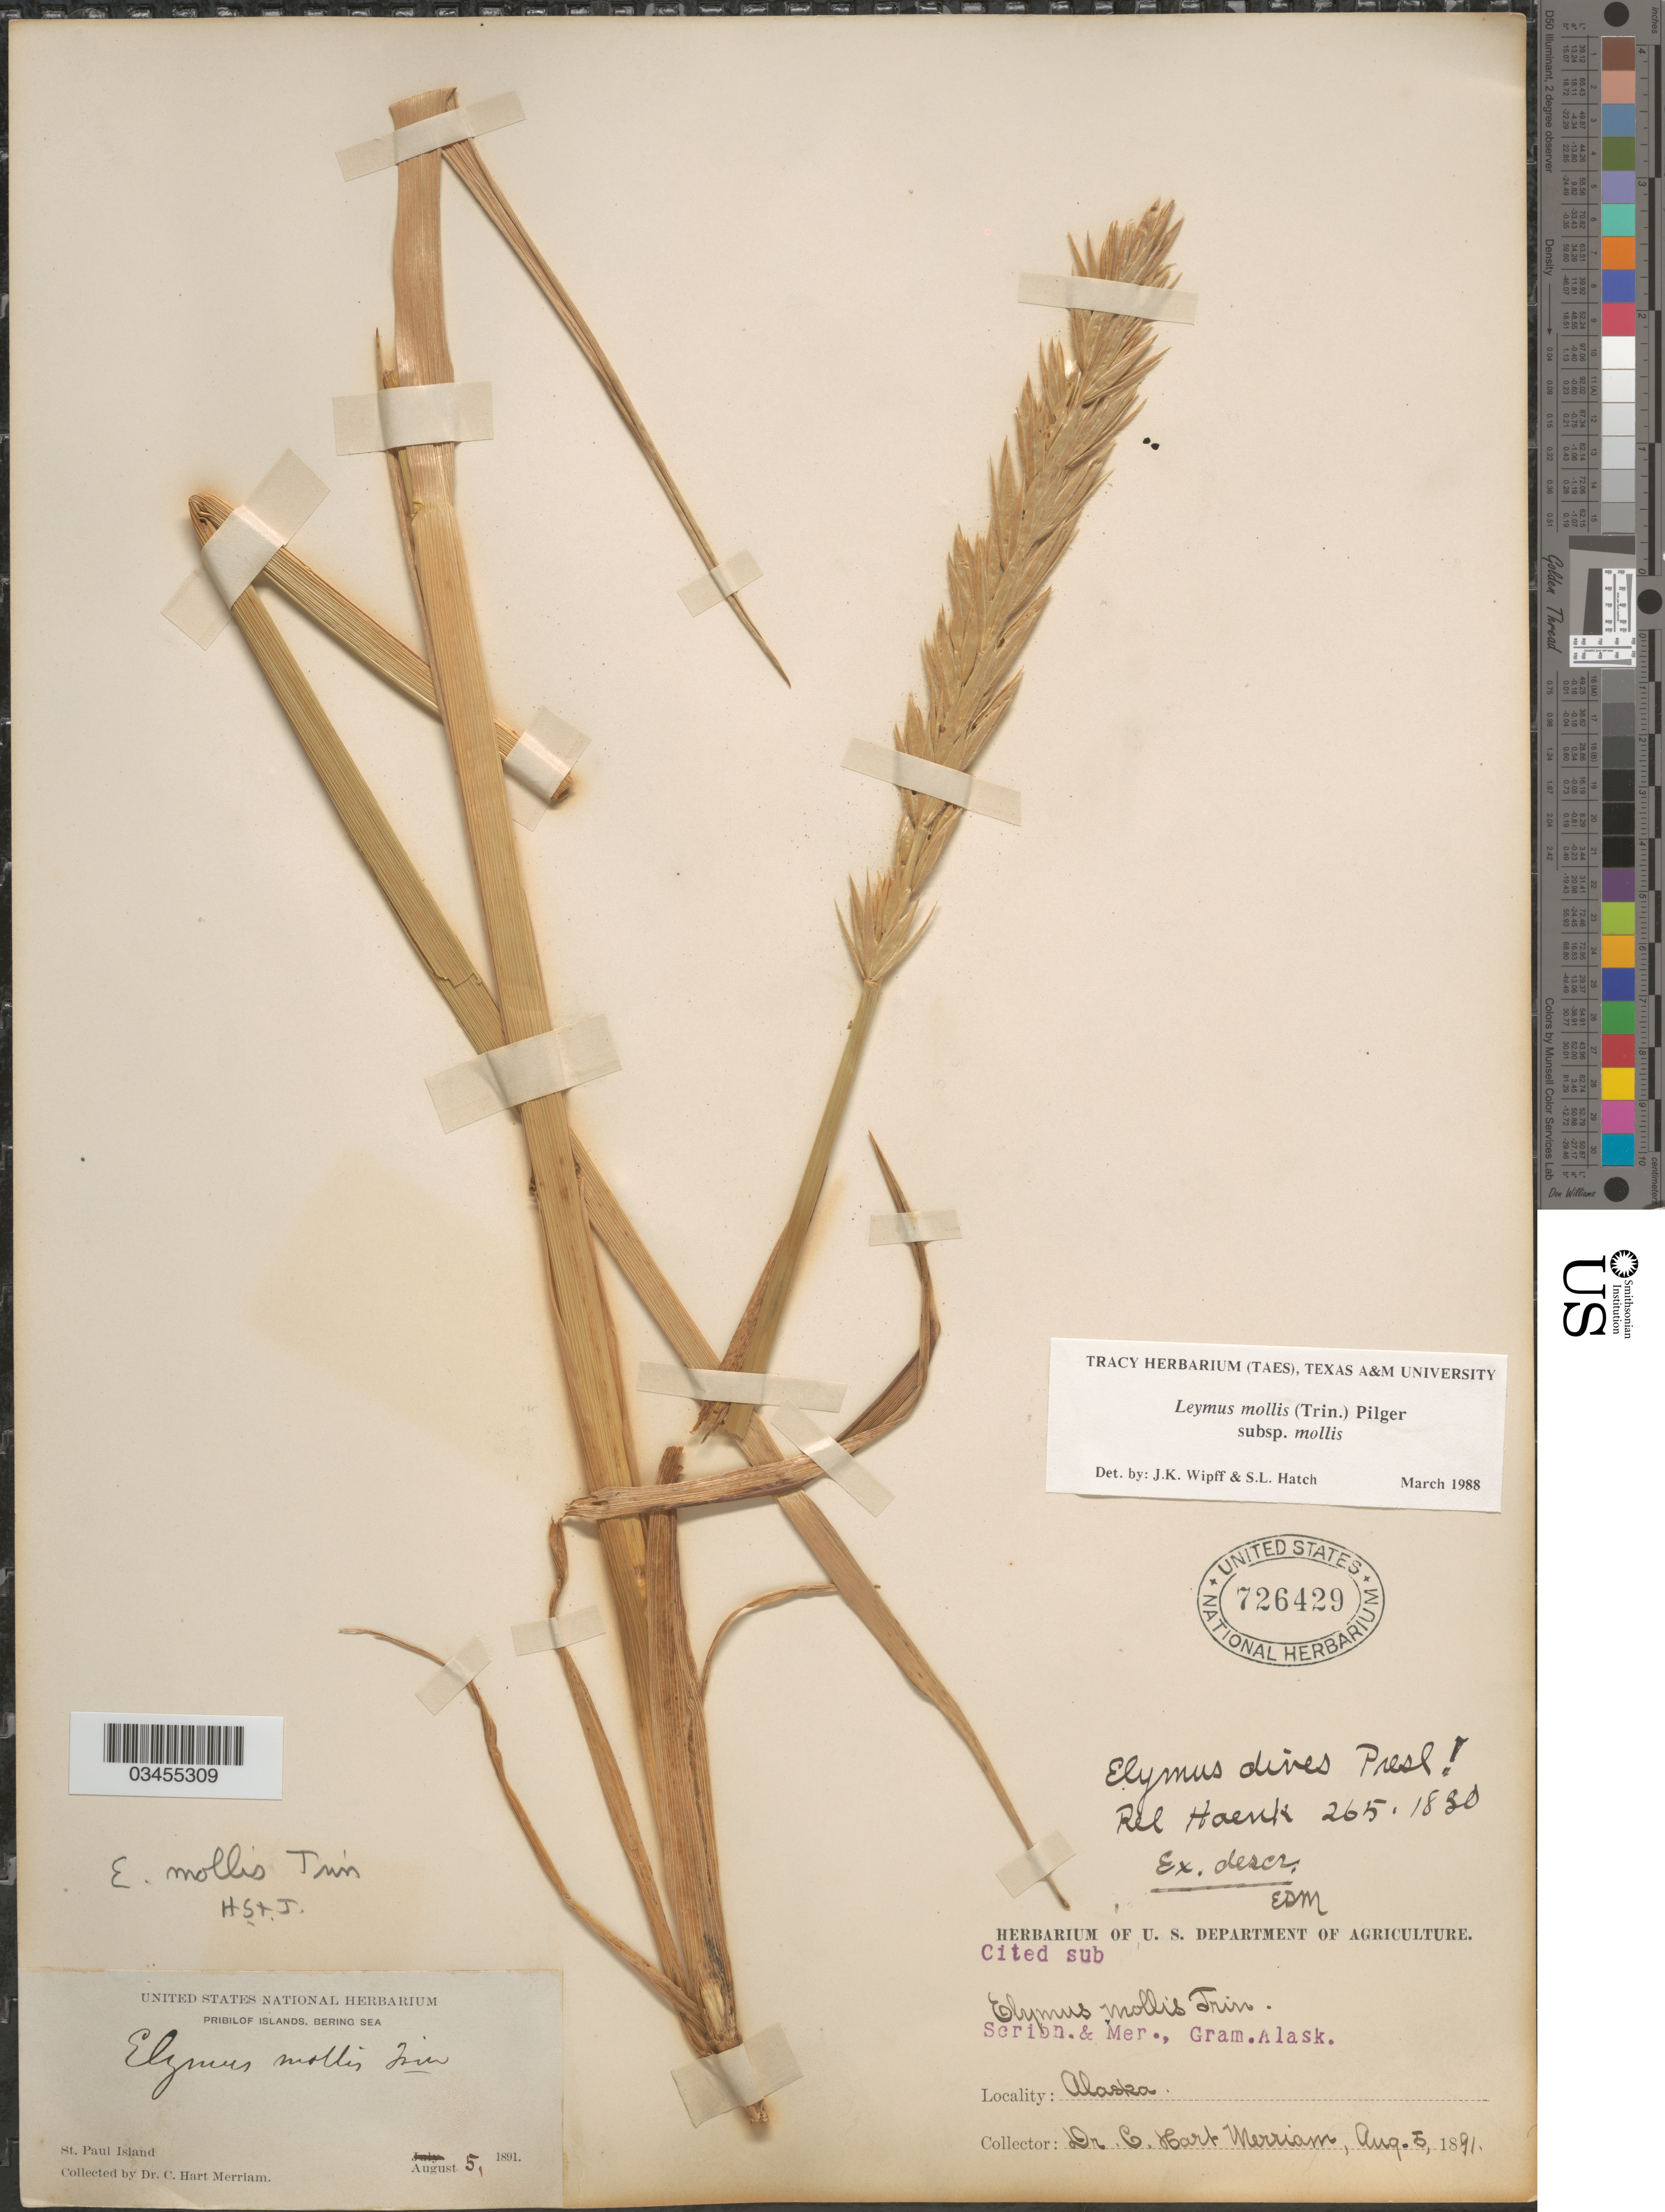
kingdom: Plantae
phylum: Tracheophyta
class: Liliopsida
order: Poales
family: Poaceae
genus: Leymus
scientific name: Leymus mollis subsp. mollis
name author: (Trin.) Pilg.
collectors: C. Merriam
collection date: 1891-08-05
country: United States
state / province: Alaska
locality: Pribilof Islands, Bering Sea. St. Paul Island.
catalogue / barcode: US 726429